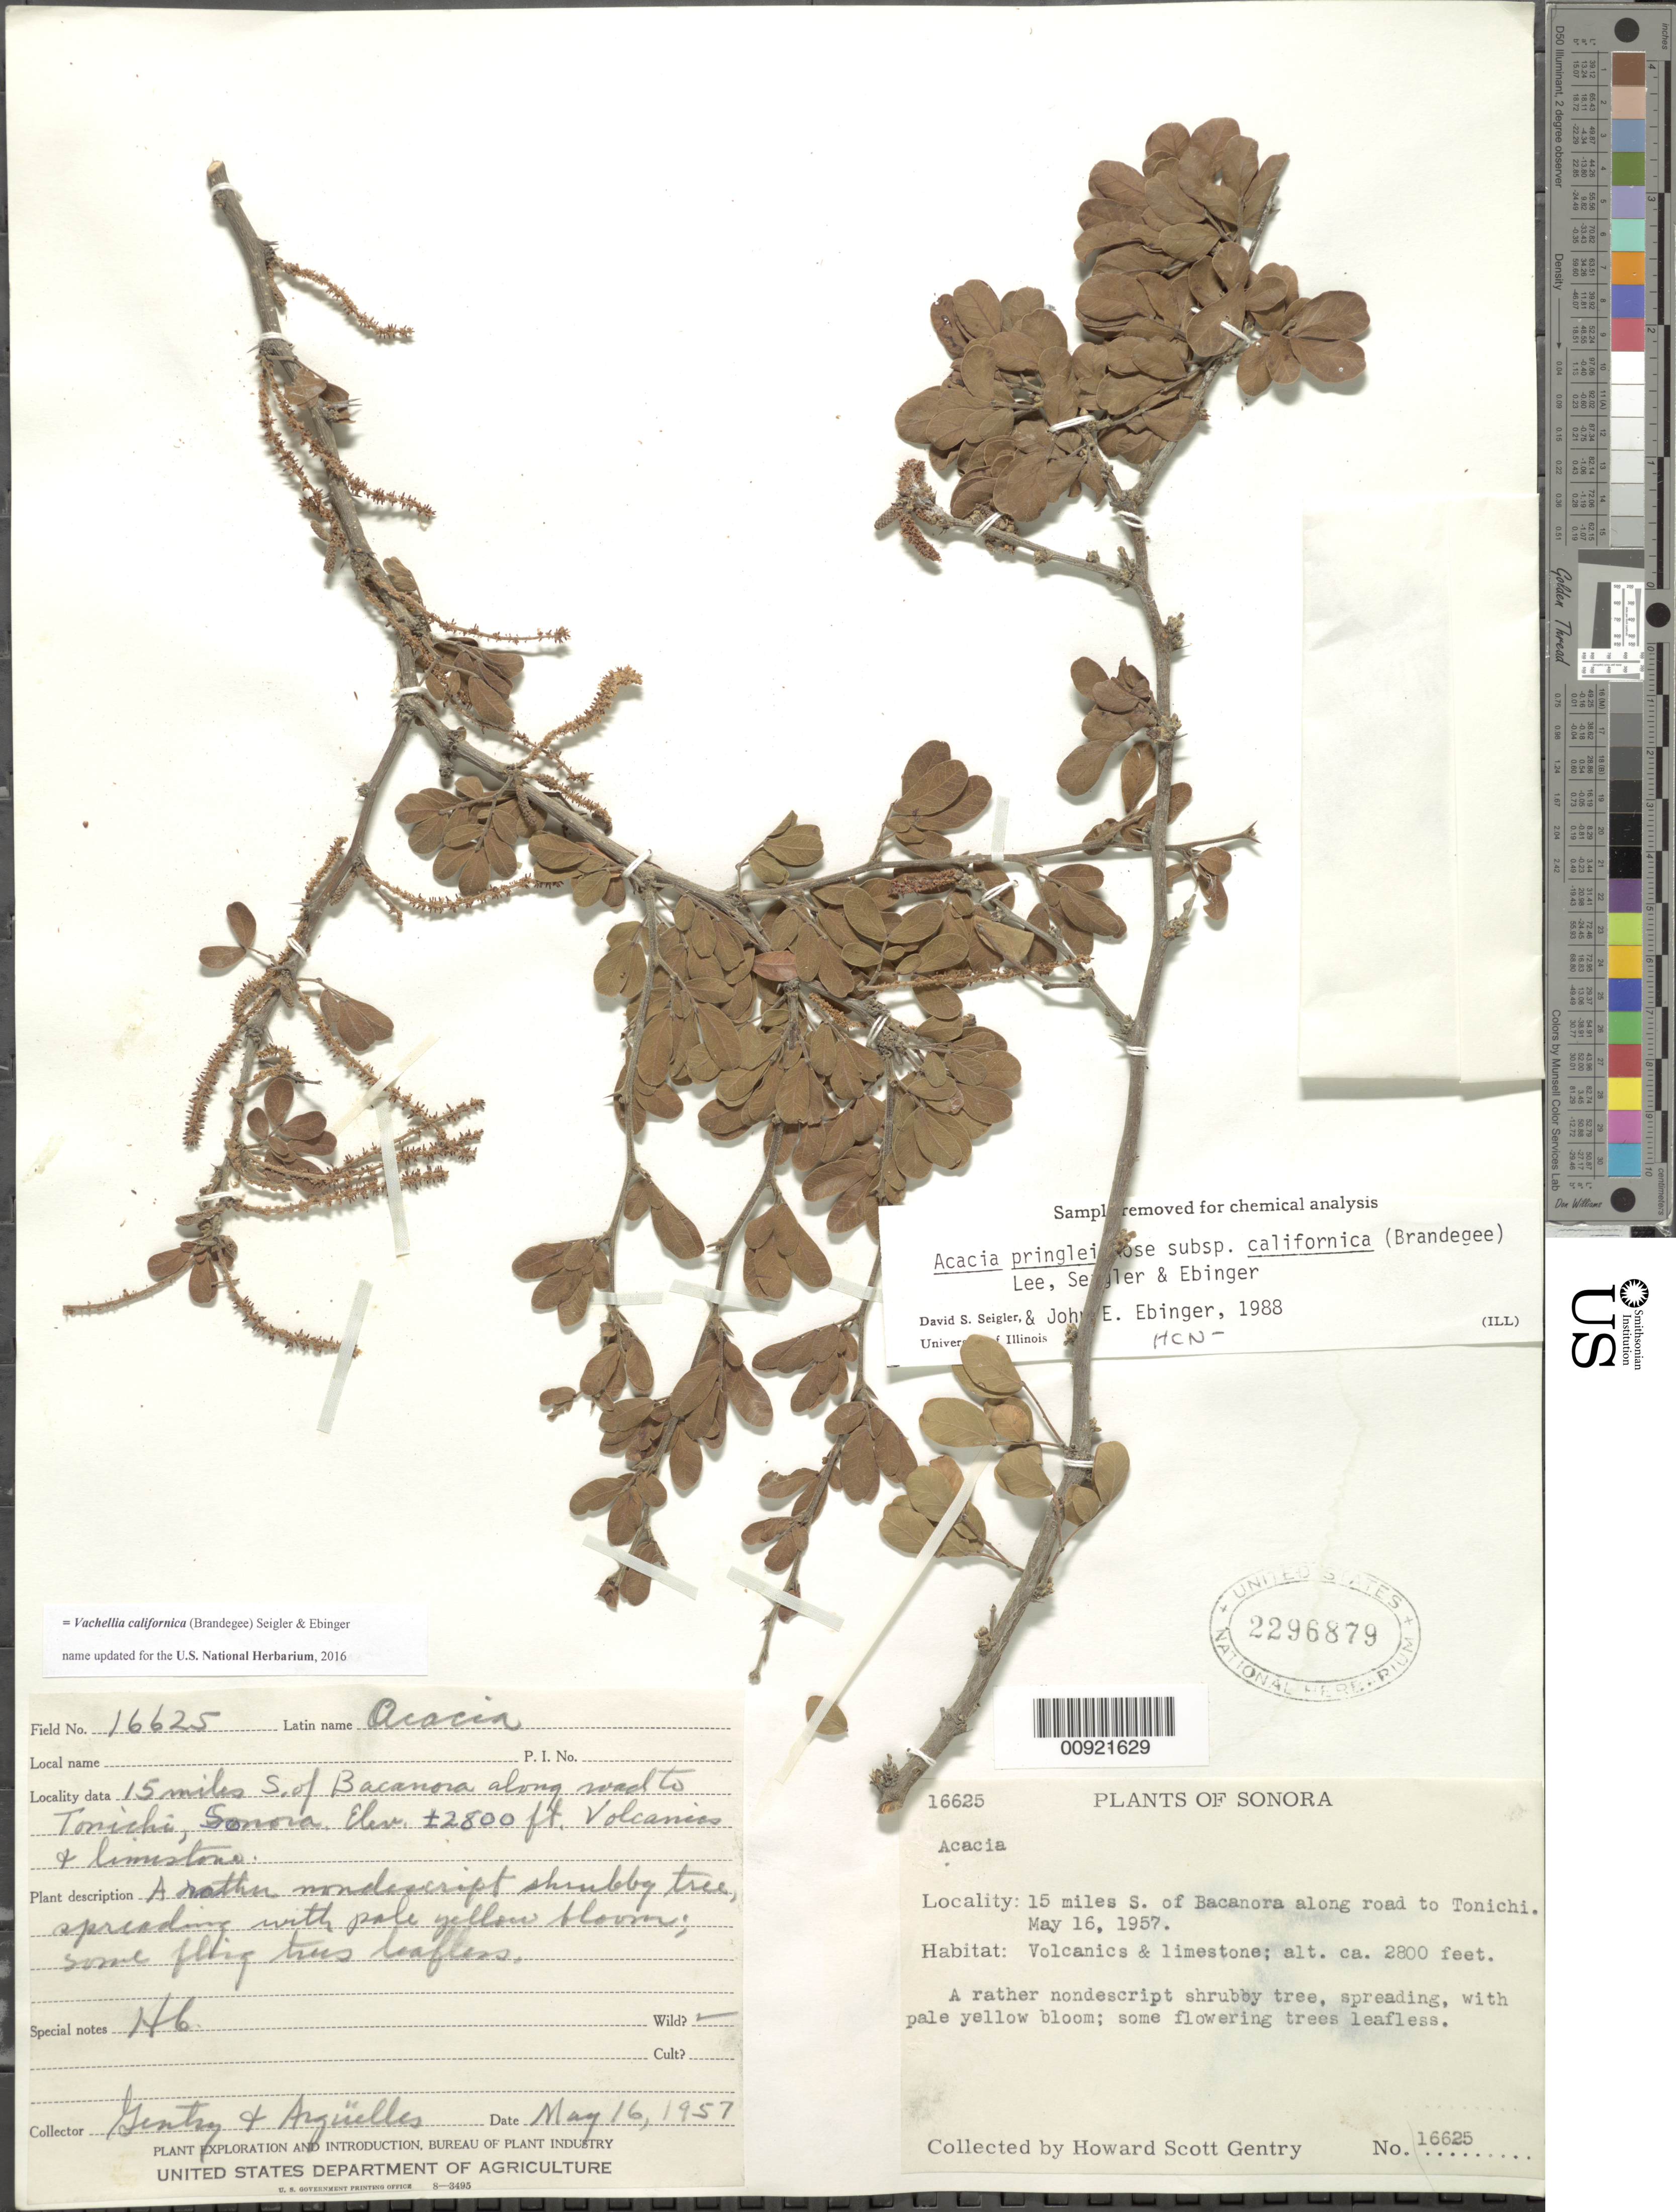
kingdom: Plantae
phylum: Tracheophyta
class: Magnoliopsida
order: Fabales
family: Fabaceae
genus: Vachellia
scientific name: Vachellia californica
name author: (Brandegee) Seigler & Ebinger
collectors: H. S. Gentry & Arguelles, --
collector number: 16625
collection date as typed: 16 May 1957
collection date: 1957-05-16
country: Mexico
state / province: Sonora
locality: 15 miles S of Bacanora along road to Tonichi, Sonora.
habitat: Volcanics & limestone.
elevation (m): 853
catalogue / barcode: US 2296879